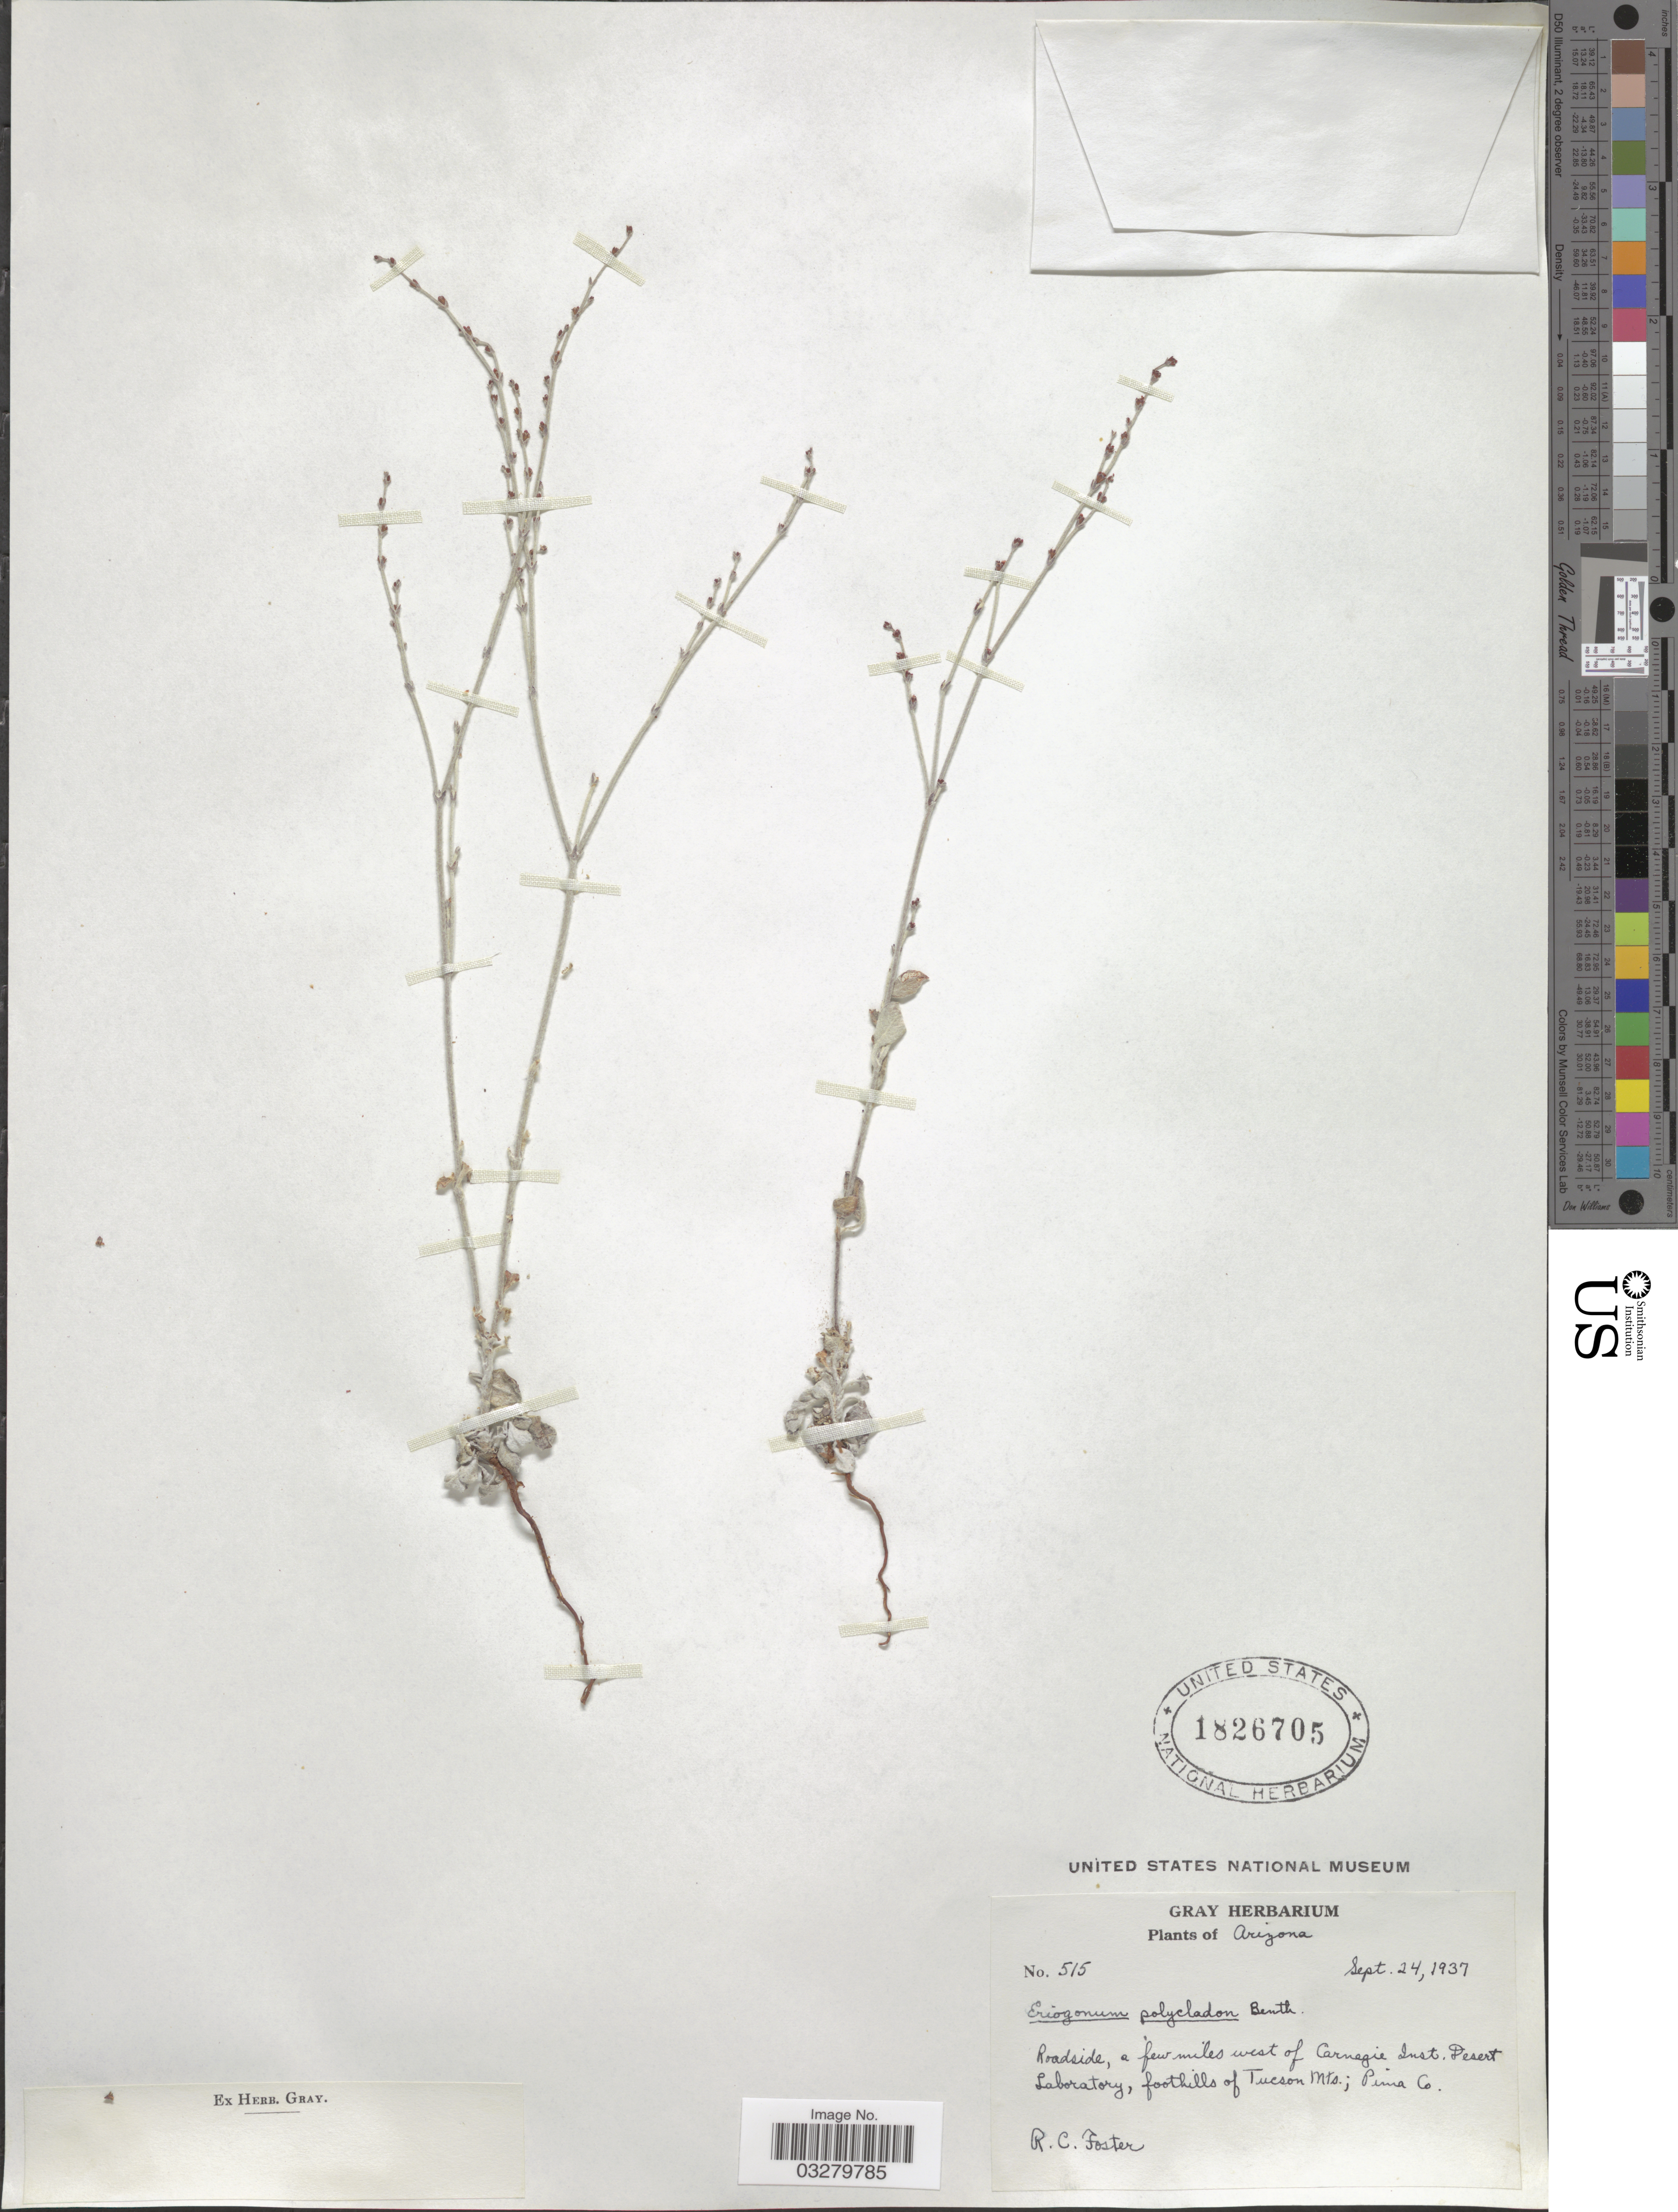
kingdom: Plantae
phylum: Tracheophyta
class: Magnoliopsida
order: Caryophyllales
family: Polygonaceae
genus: Eriogonum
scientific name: Eriogonum polycladon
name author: Benth.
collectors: R. C. Foster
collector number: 515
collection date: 1937-09-24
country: United States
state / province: Arizona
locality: A few miles west of Carnegie Inst. Desert Laboratory, foothills of Tucson Mts.; Pima Co.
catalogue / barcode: US 1826705